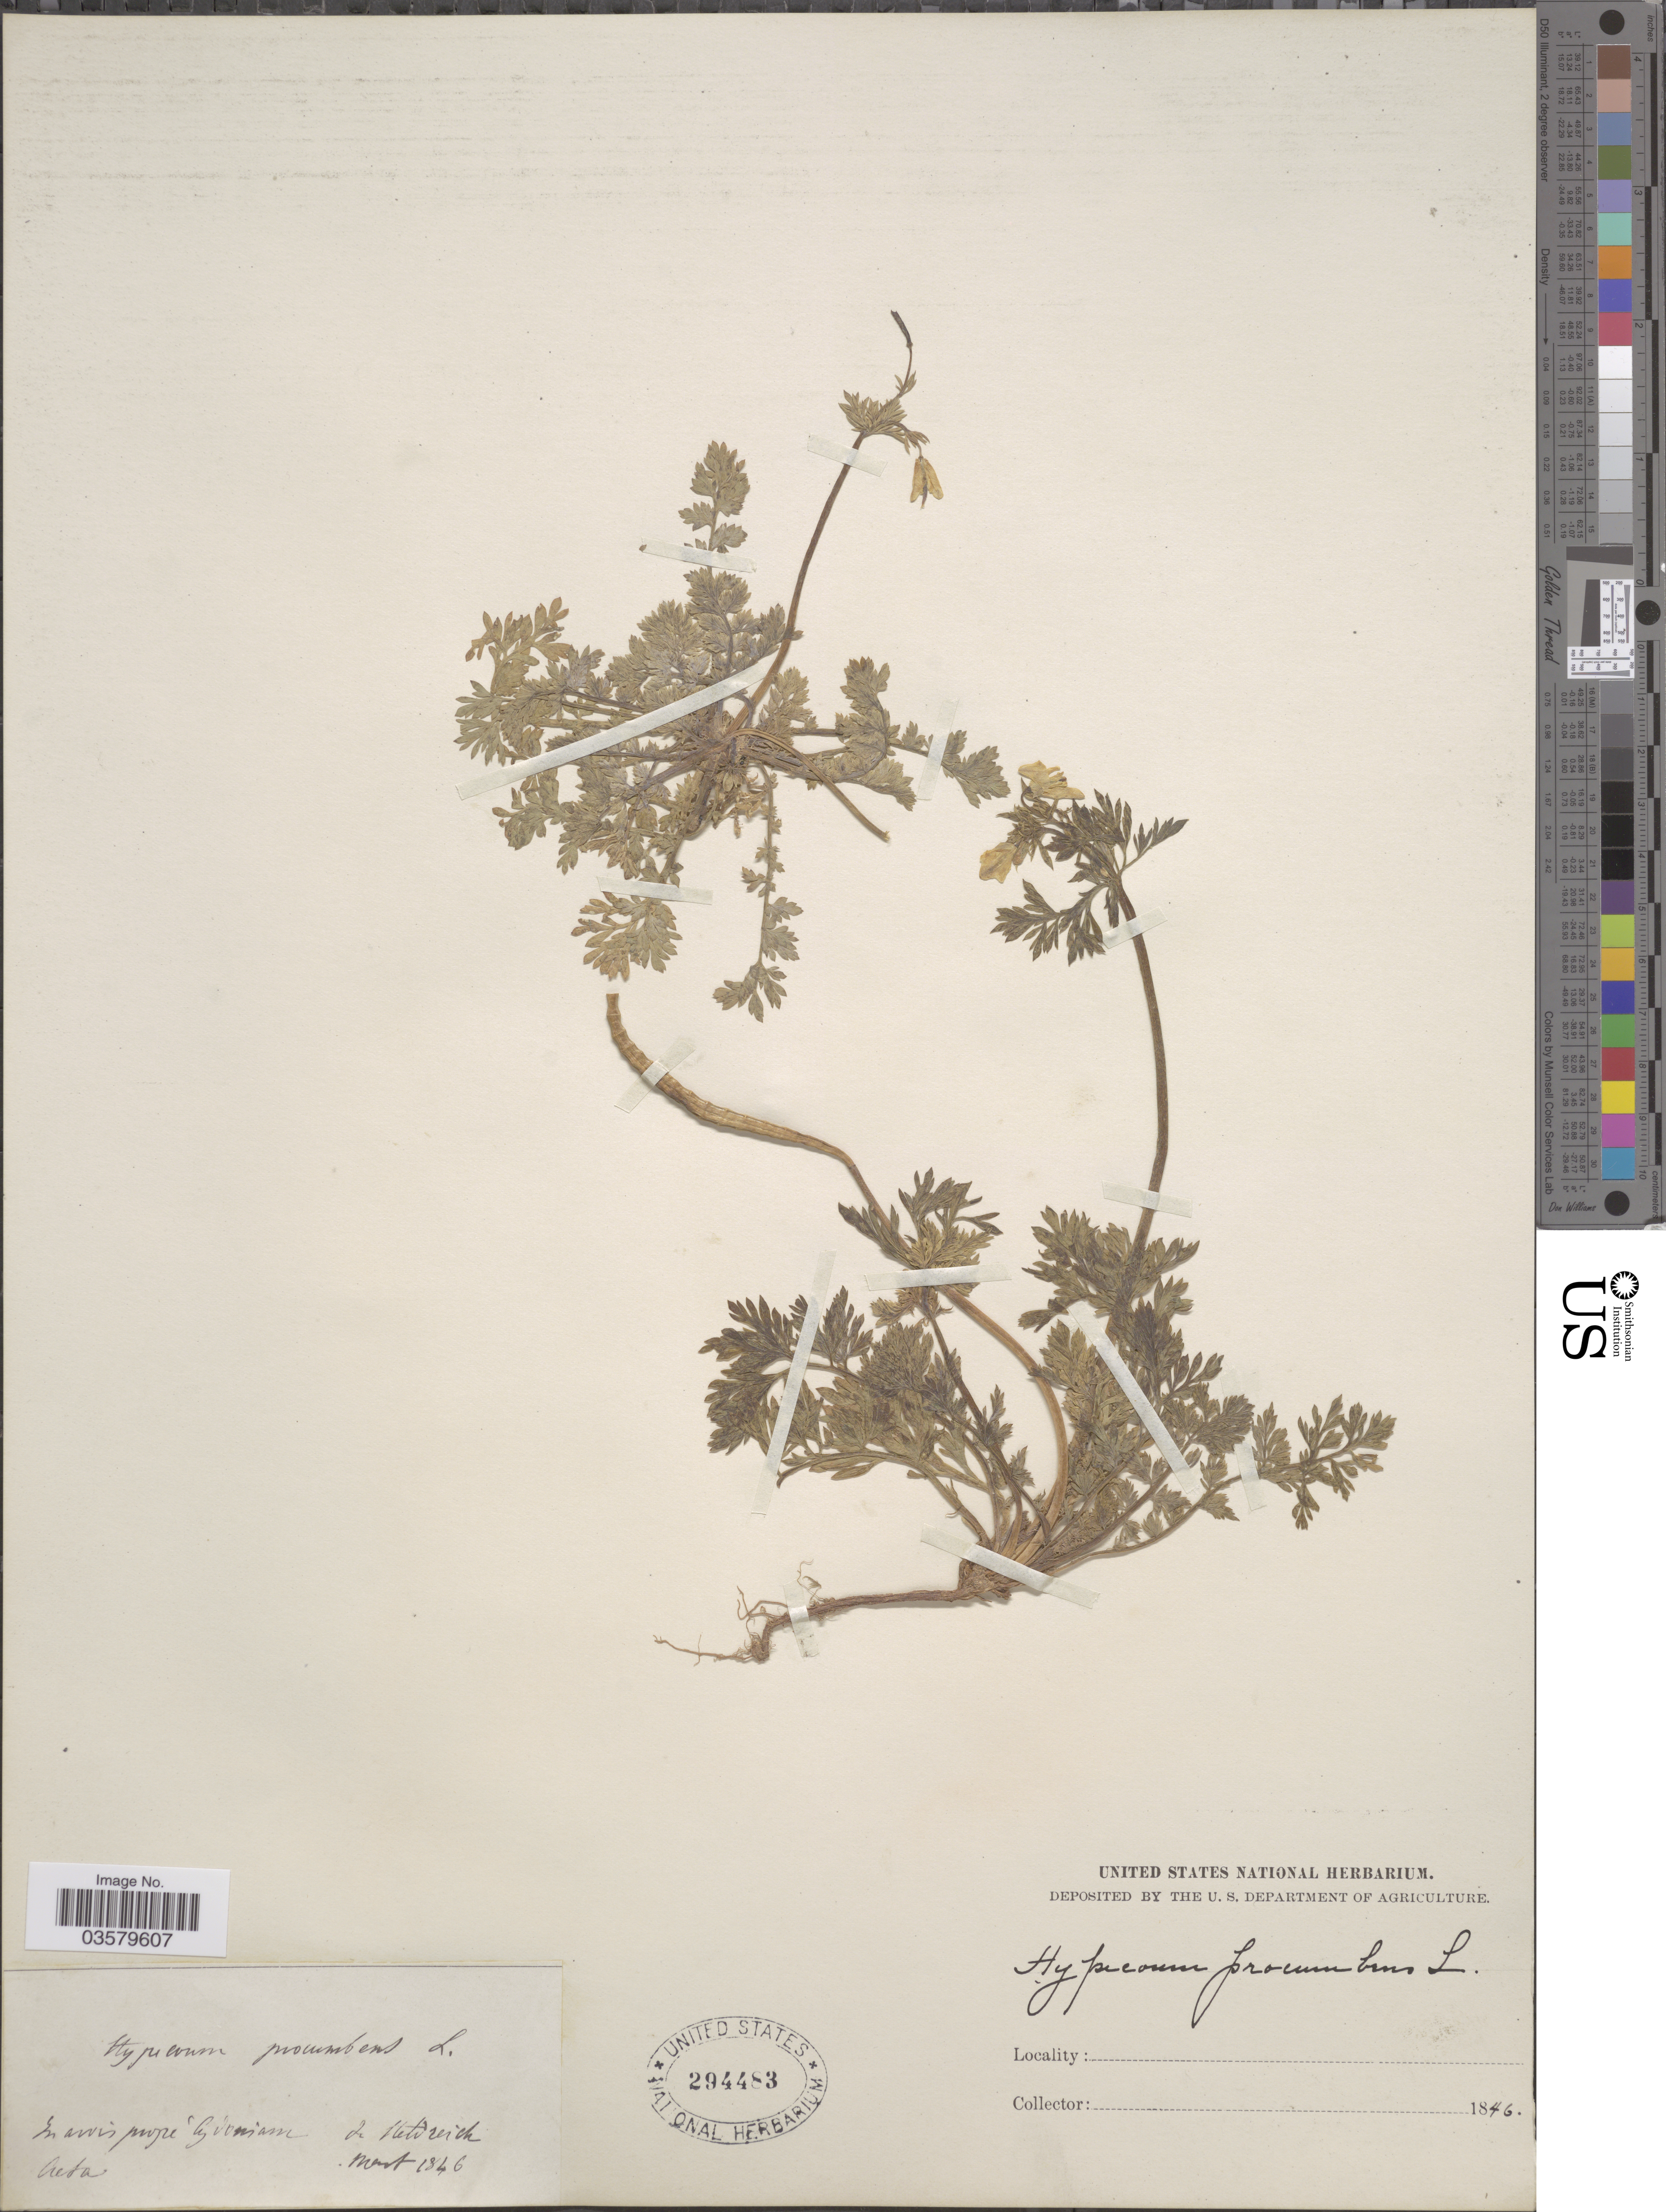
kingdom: Plantae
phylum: Tracheophyta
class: Magnoliopsida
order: Ranunculales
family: Papaveraceae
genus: Hypecoum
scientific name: Hypecoum procumbens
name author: L.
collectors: -. De Heldreich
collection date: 1846-03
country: Greece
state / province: Crete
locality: In arvis prope Cydoniam.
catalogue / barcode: US 294483